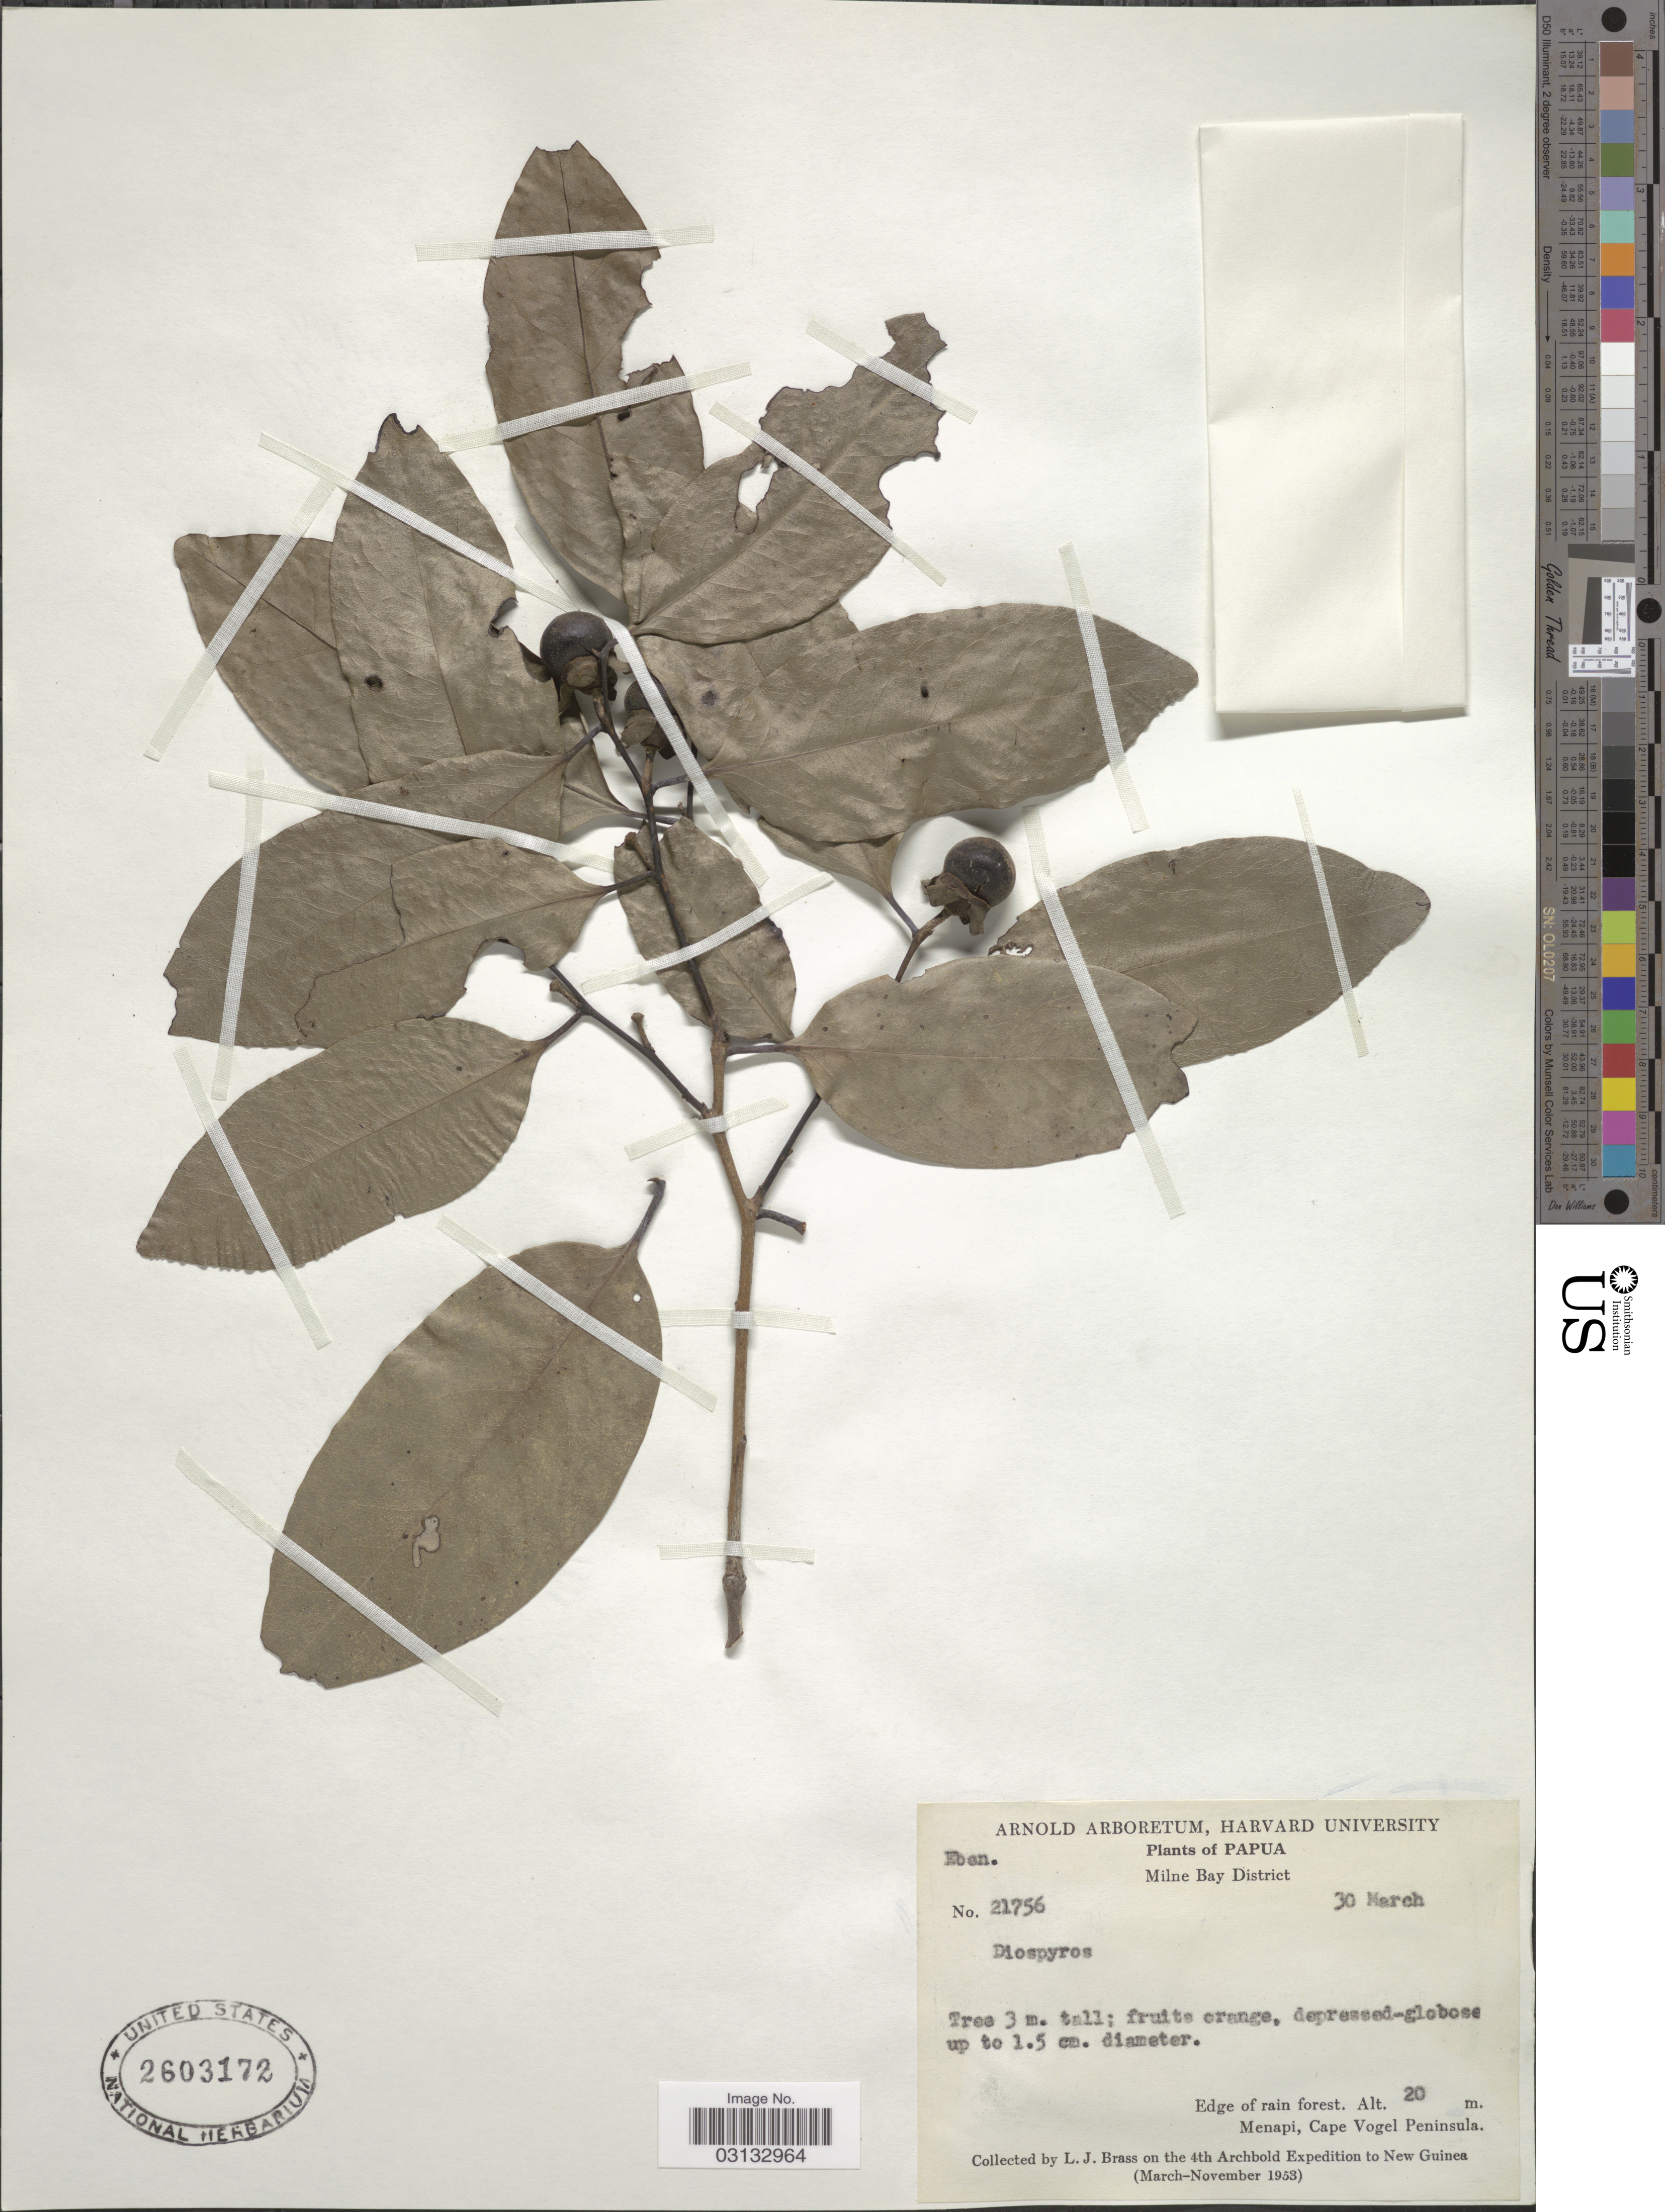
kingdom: Plantae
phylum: Tracheophyta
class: Magnoliopsida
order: Ericales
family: Ebenaceae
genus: Diospyros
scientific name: Diospyros sp.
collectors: L. J. Brass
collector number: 21756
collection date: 1953-03-30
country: Papua New Guinea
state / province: Milne Bay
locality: Papua, Milne Bay District, Menapi, Cape Vogel Peninsula. New Guinea.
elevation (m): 20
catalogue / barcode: US 2603172